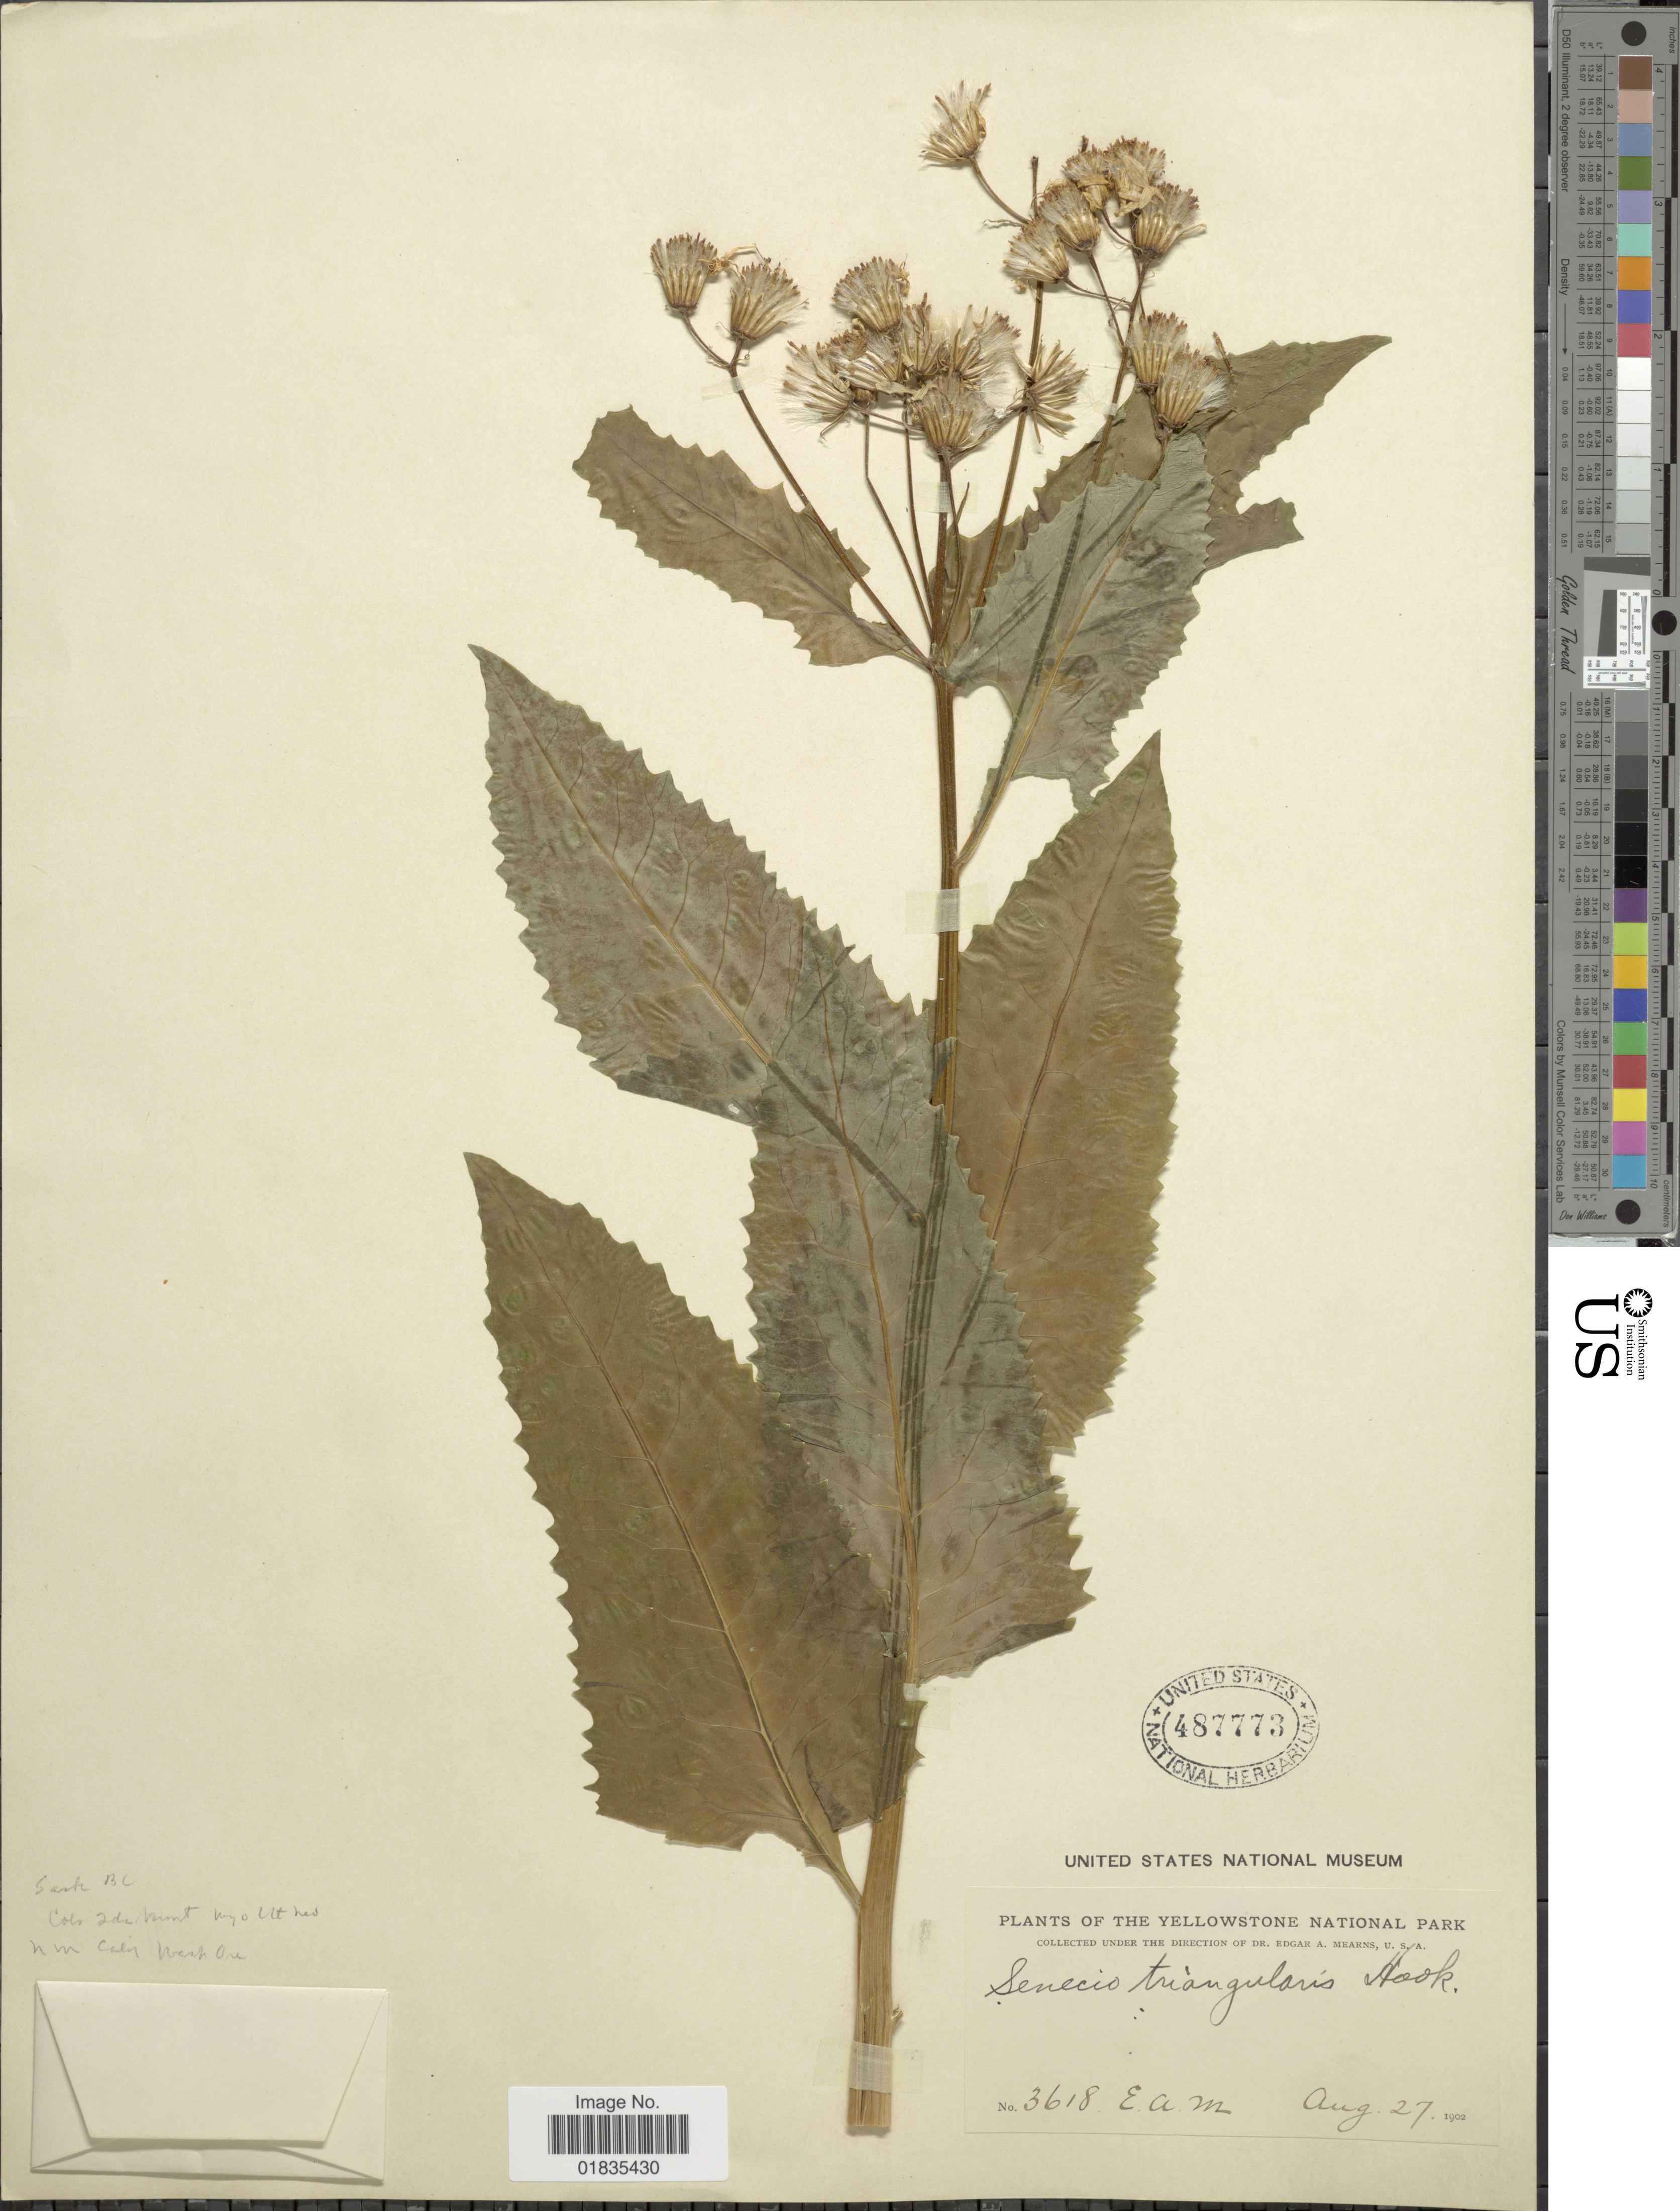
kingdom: Plantae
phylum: Tracheophyta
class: Magnoliopsida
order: Asterales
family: Asteraceae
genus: Senecio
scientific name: Senecio triangularis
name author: Hook.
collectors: E. A. Mearns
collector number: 3618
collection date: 1902-08-27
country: United States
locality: Yellowstone National Park.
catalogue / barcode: US 487773